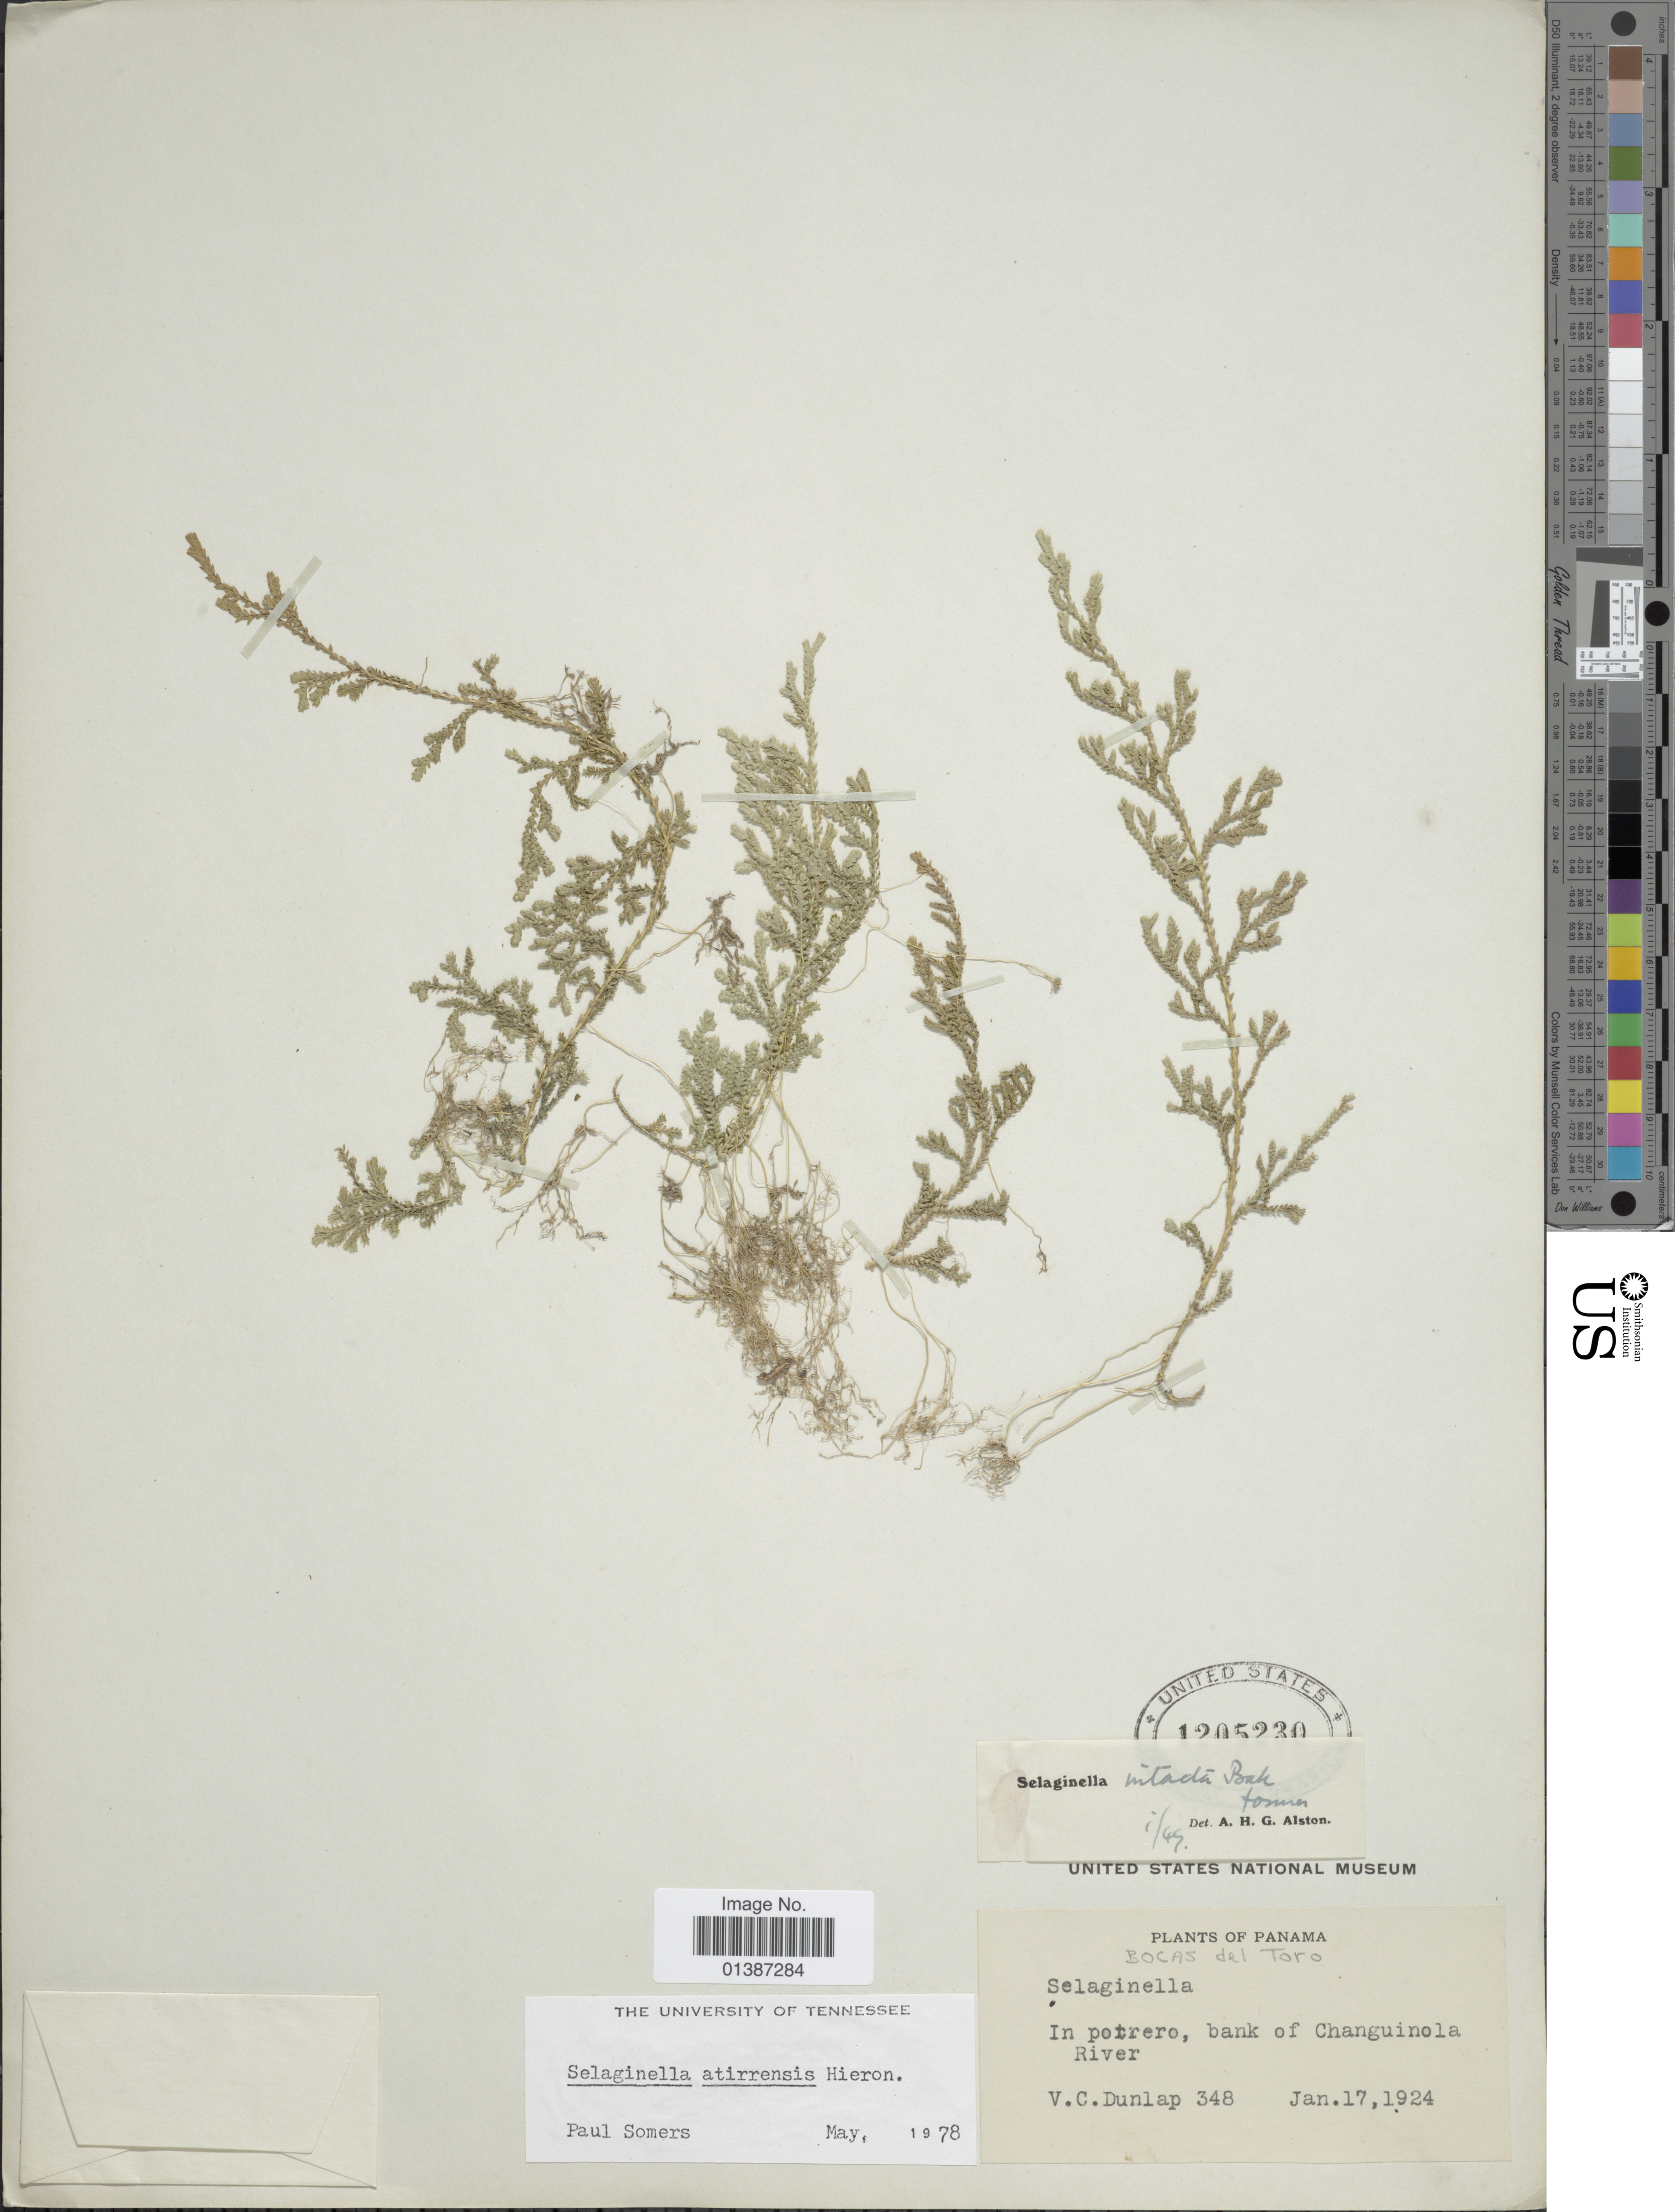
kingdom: Plantae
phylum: Tracheophyta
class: Lycopodiopsida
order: Selaginellales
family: Selaginellaceae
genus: Selaginella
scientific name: Selaginella atirrensis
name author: Hieron. in Engl. & Prantl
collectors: V. C. Dunlap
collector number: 348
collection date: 1924-01-17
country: Panama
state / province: Bocas del Toro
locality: In potrero, bank of Changuinola River, Bocas del Toro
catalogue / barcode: US 1205230